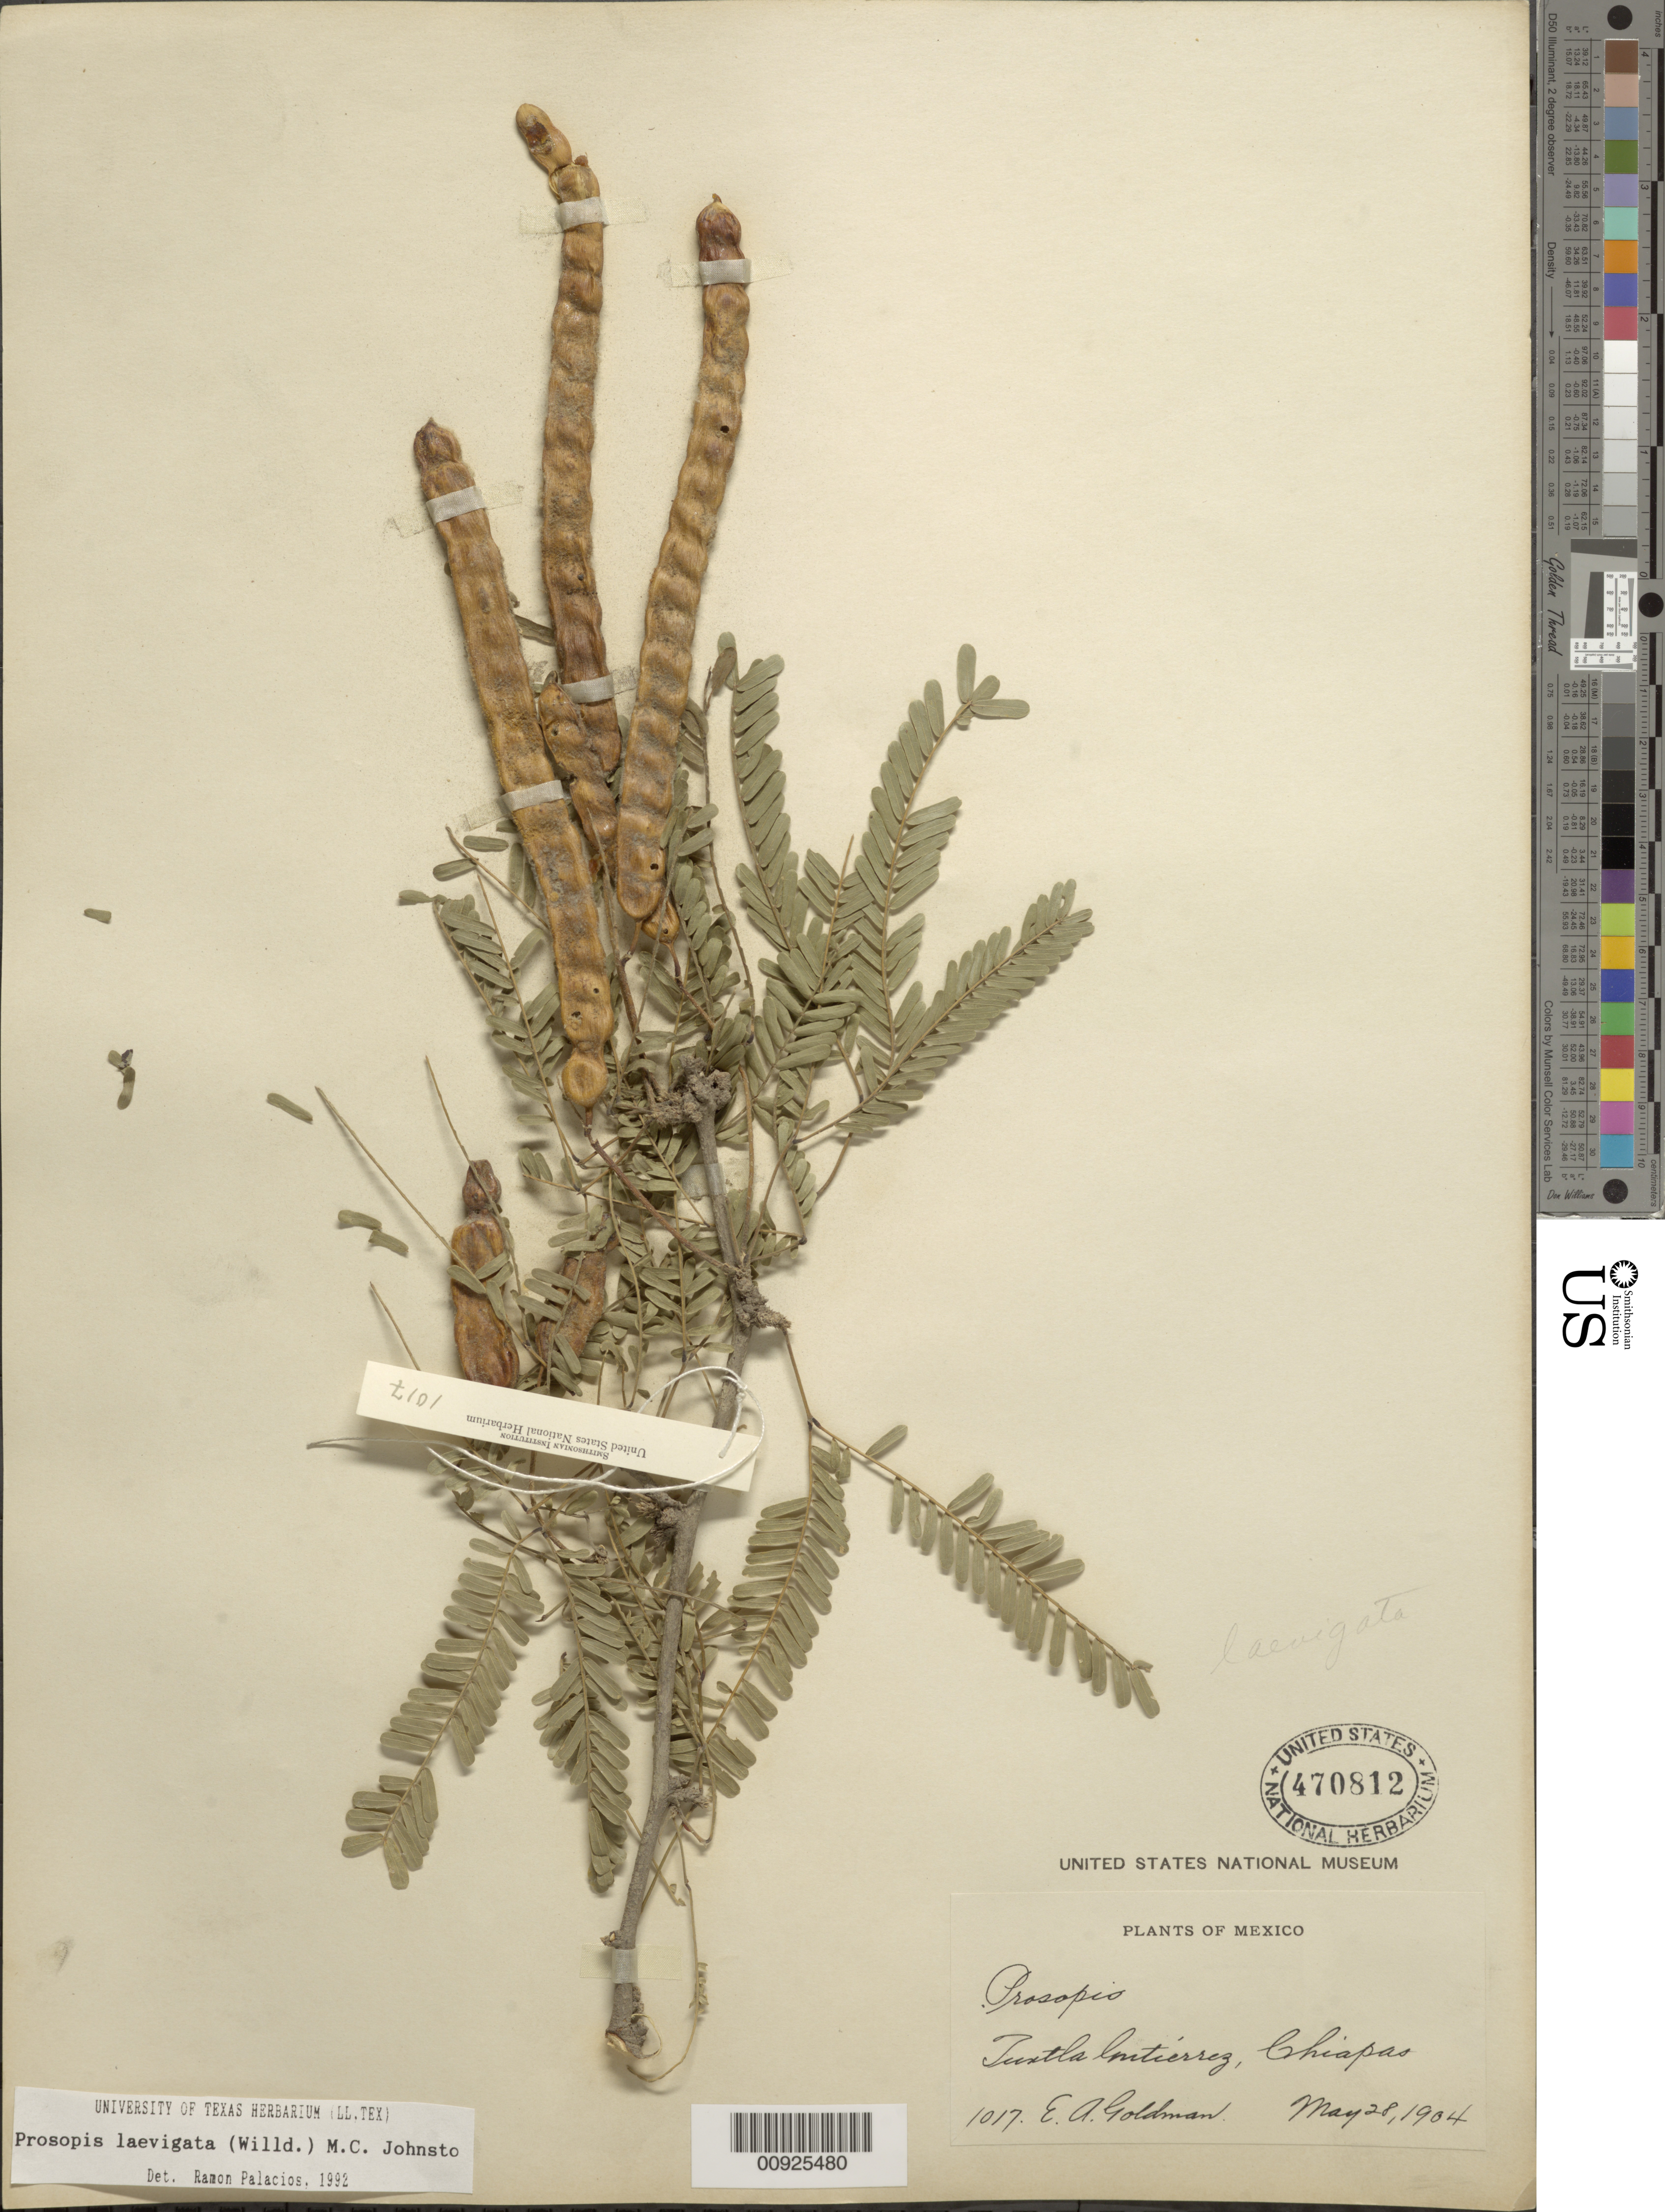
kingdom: Plantae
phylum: Tracheophyta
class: Magnoliopsida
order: Fabales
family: Fabaceae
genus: Neltuma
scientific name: Neltuma laevigata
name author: (Humb. & Bonpl. ex Willd.) Britton & Rose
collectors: E. A. Goldman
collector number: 1017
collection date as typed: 28 May 1904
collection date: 1904-05-28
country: Mexico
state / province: Chiapas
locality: Tuxtla Gutiérrez, Chiapas.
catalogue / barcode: US 470812